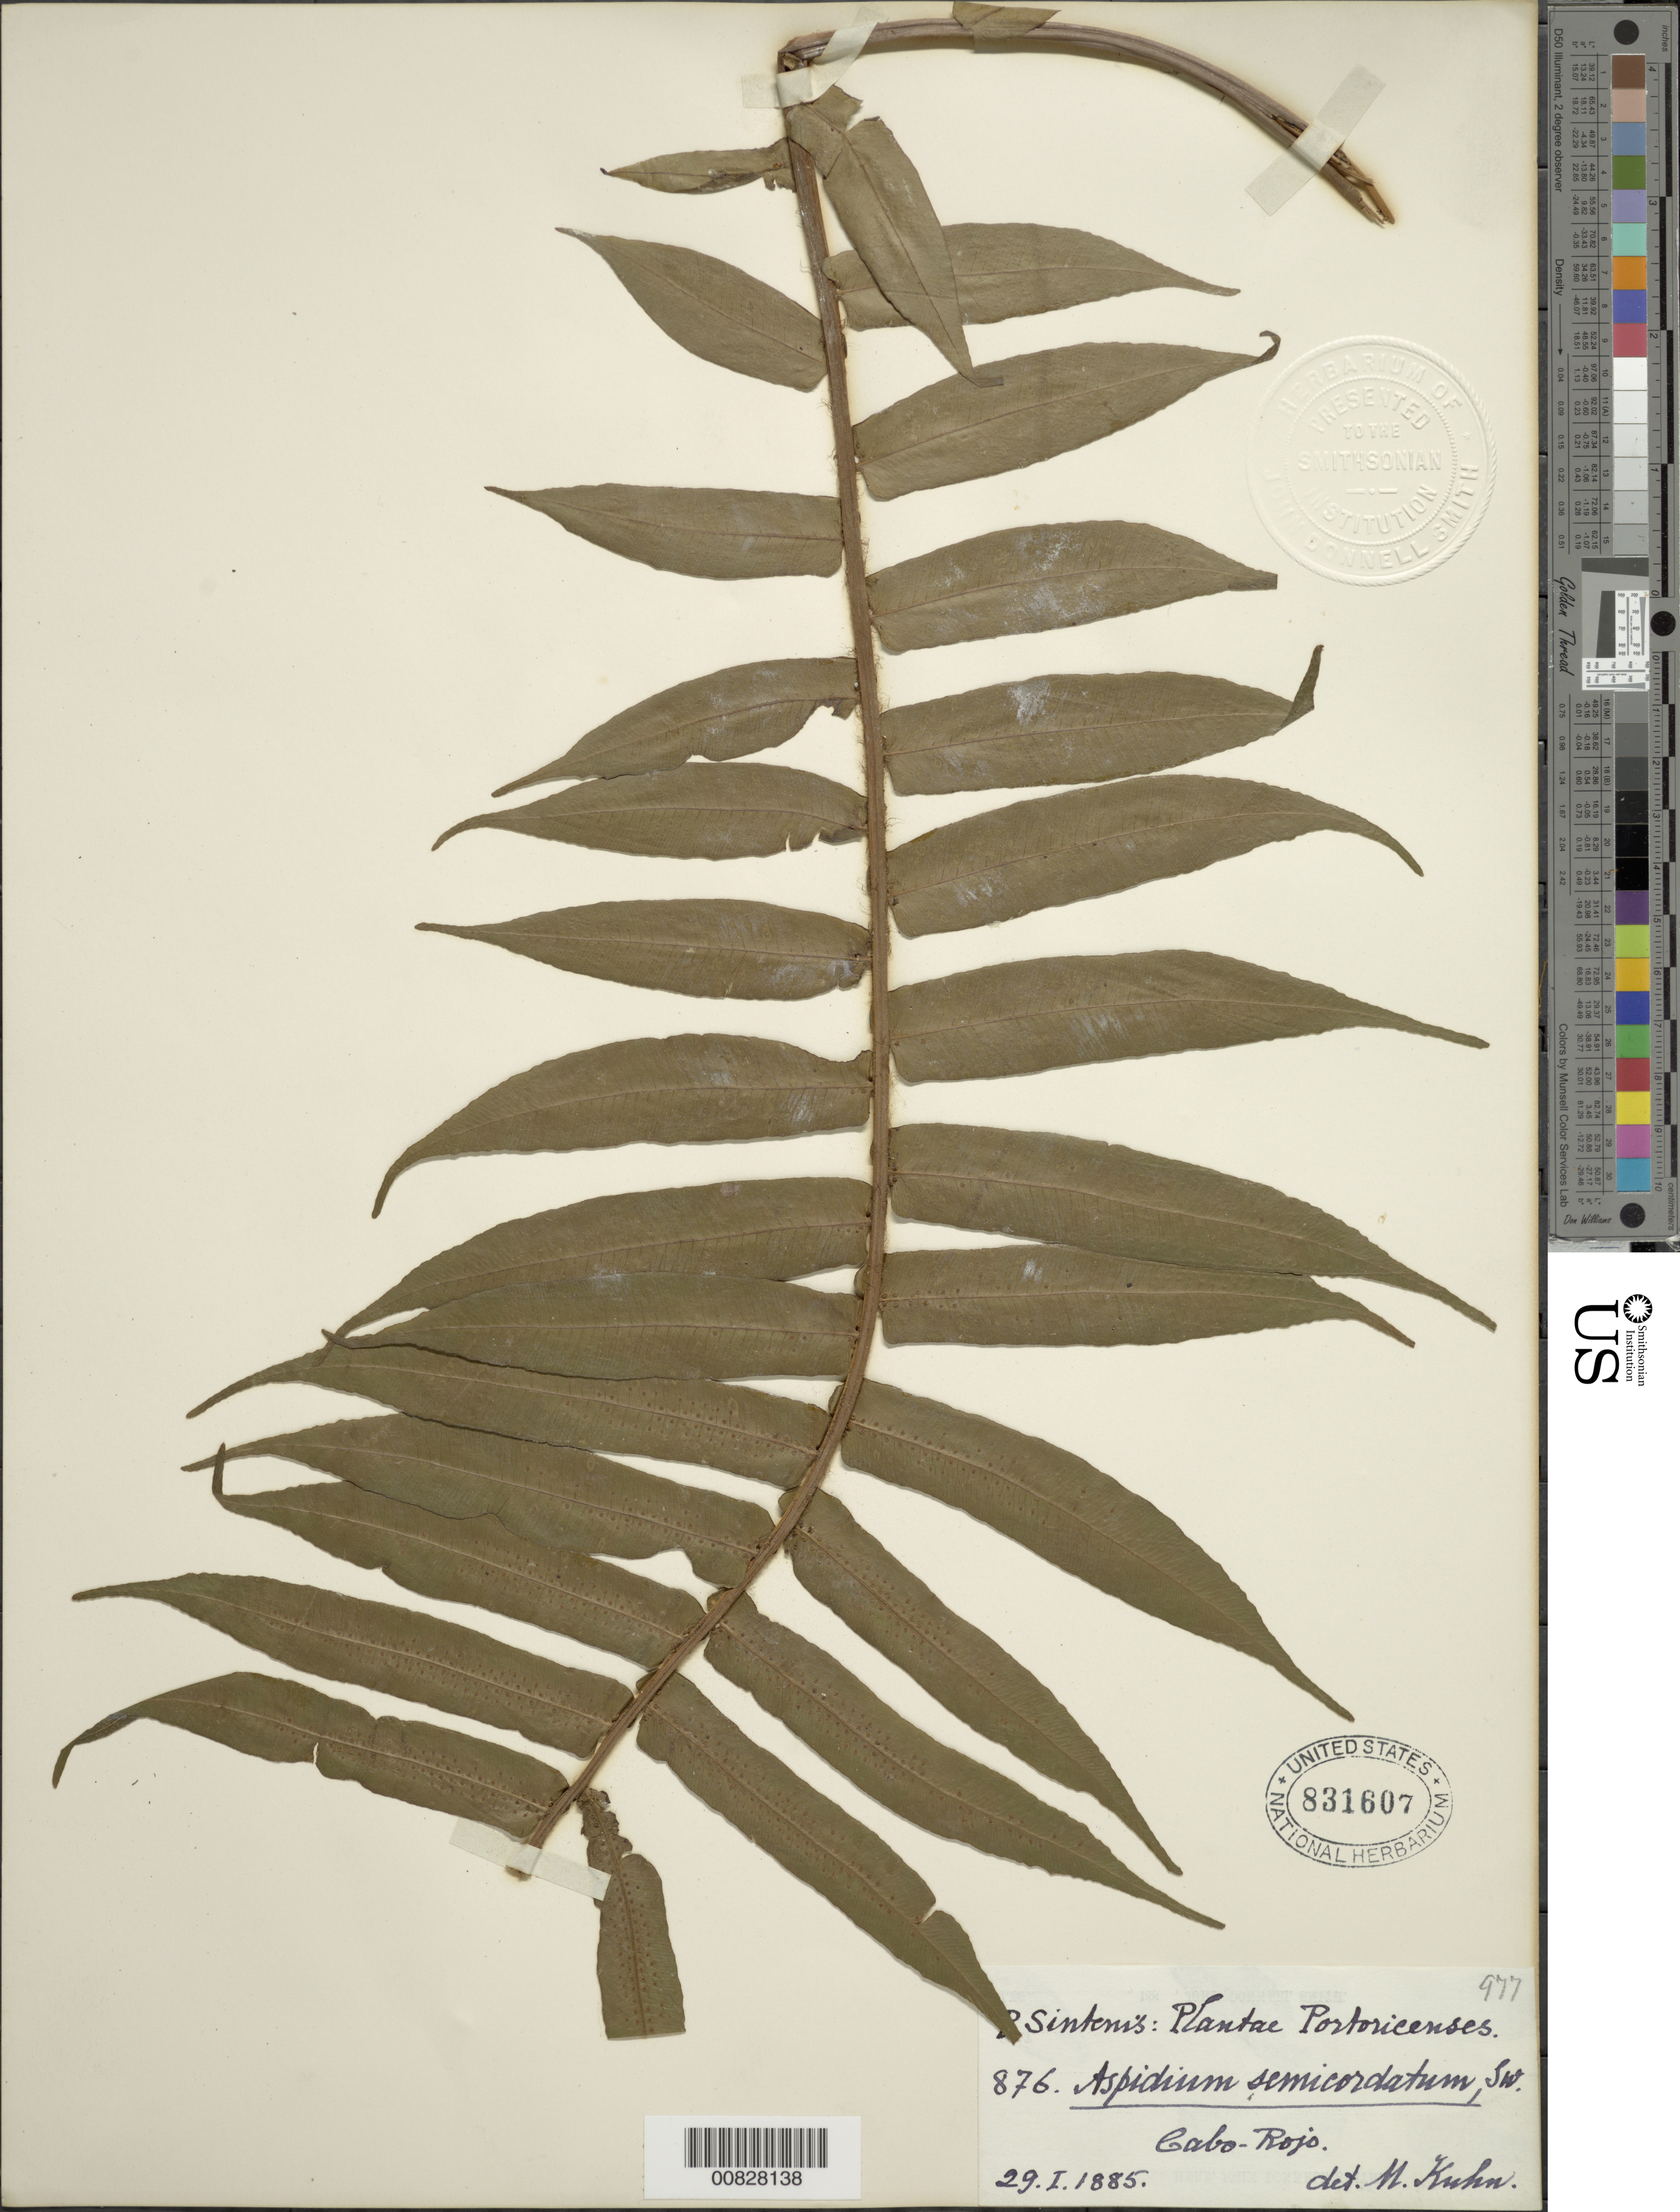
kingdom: Plantae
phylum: Tracheophyta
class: Polypodiopsida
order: Polypodiales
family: Lomariopsidaceae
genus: Cyclopeltis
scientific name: Cyclopeltis semicordata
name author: (Sw.) J. Sm.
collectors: P. Sintenis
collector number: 876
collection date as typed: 29 Jan 1885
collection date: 1885-01-29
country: Puerto Rico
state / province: Cabo Rojo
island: Puerto Rico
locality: Cabo Rojo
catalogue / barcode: US 831607